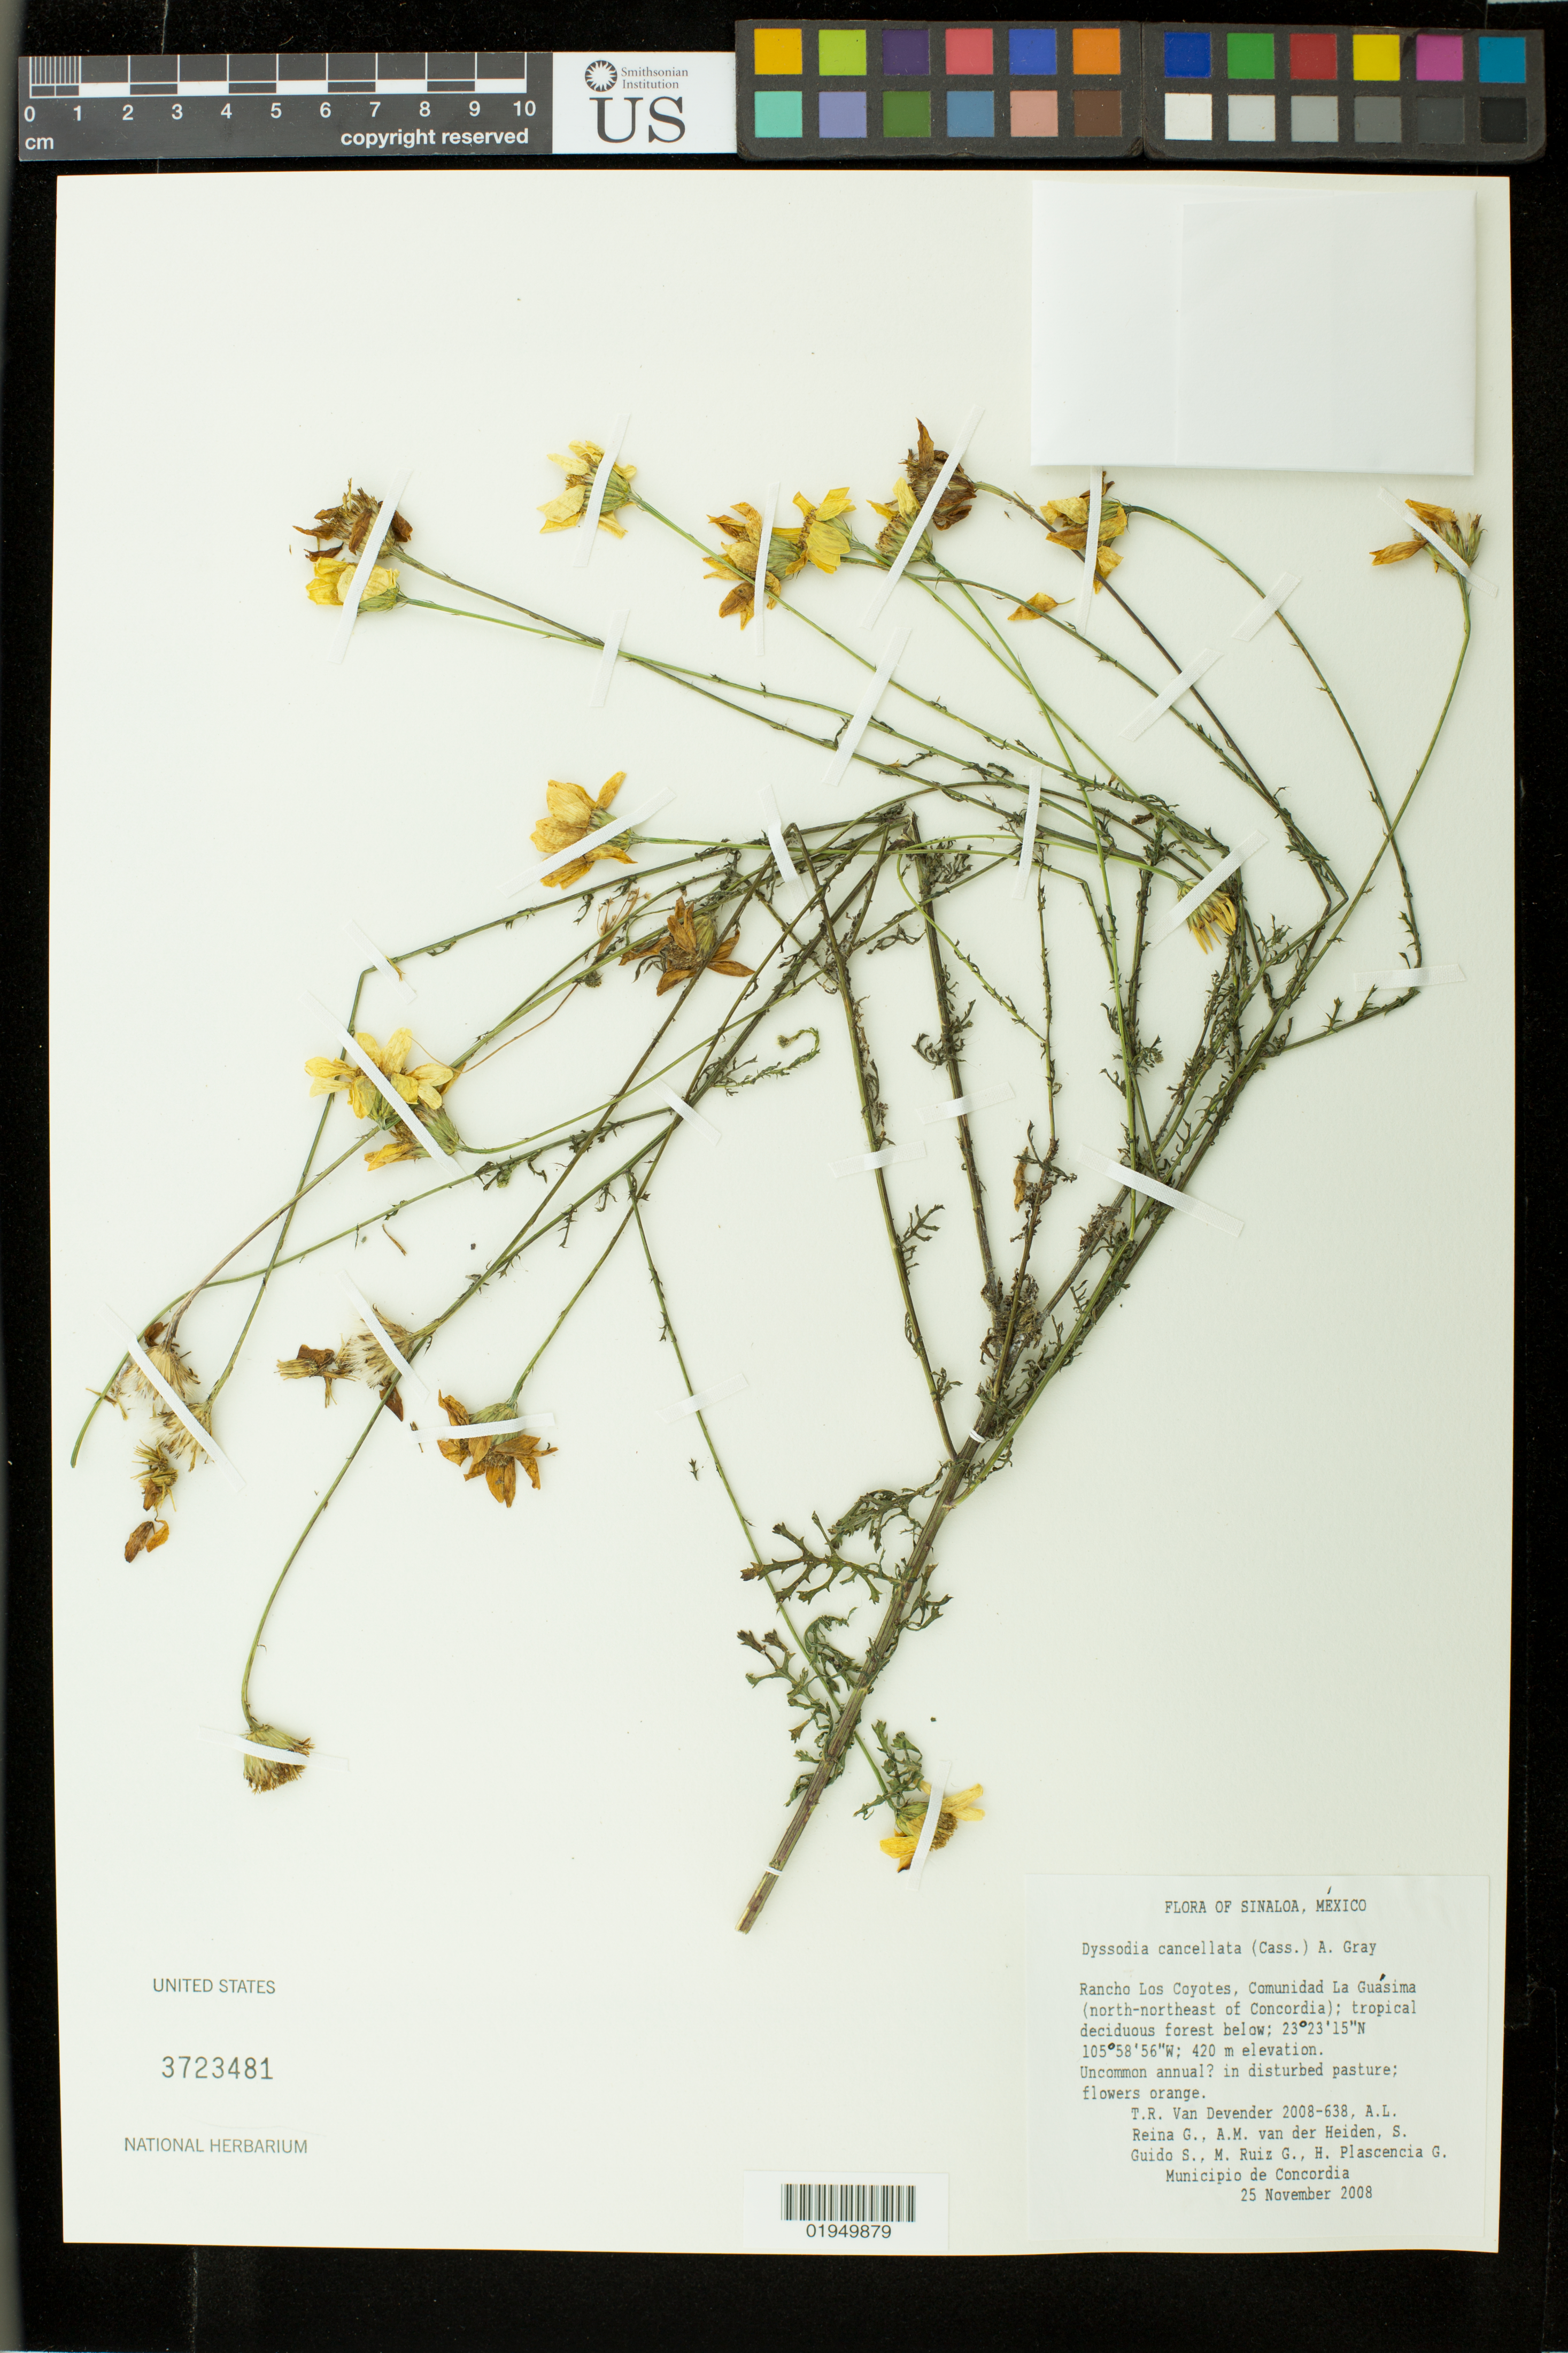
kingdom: Plantae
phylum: Tracheophyta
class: Magnoliopsida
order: Asterales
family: Asteraceae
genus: Dyssodia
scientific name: Dyssodia cancellata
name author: (Cass.) A. Gray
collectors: T. R. Van Devender, A. L. Reina G., A. M. van der Heiden, S. Guido S., M. Ruiz G. & H. Plascencia G.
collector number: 638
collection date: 2008-11-25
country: México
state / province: Sinaloa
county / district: Concordia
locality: Rancho Los Coyotes, Comunidad La Guasima (north-northeast of Concordia).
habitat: Tropical deciduous forest below. In disturbed pasture.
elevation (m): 420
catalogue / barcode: US 3723481